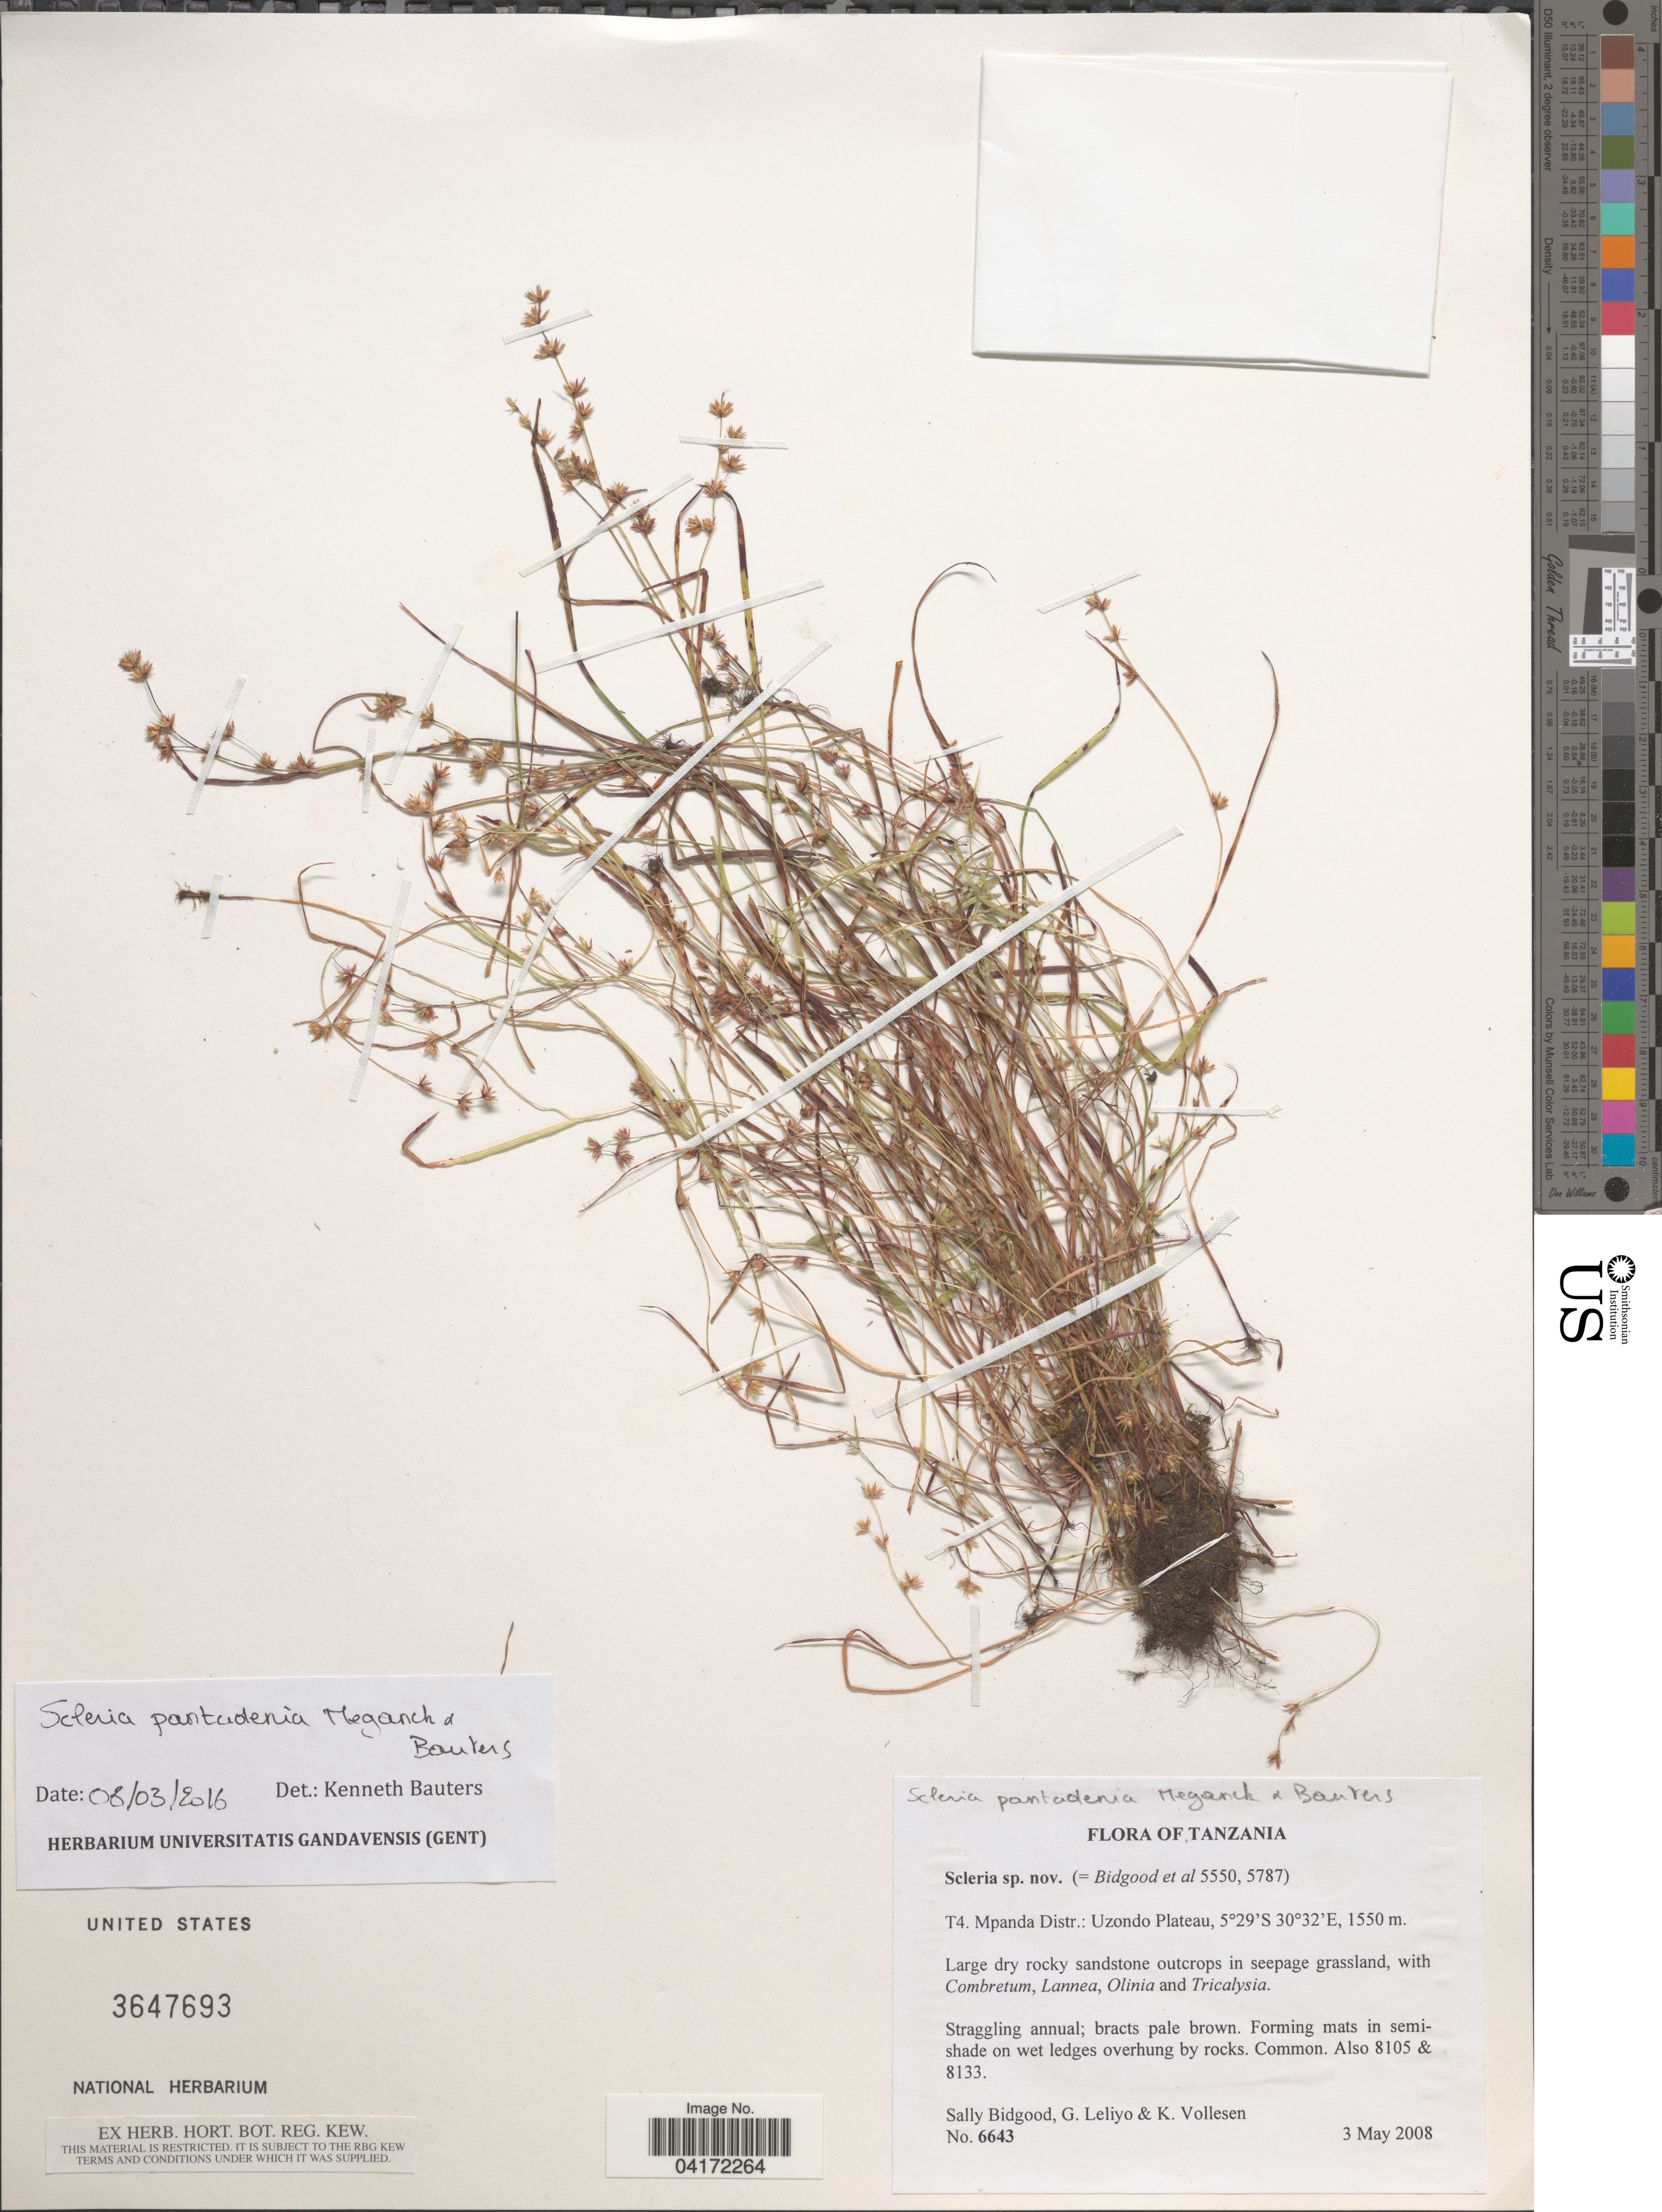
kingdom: Plantae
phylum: Tracheophyta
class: Liliopsida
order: Poales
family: Cyperaceae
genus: Scleria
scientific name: Scleria pantadenia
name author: Meganck & Bauters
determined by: Bauters, K.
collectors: S. Bidgood, G. Leliyo & K. Vollesen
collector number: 6643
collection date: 2008-05-03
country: Tanzania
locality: T4. Mpanda Distr.: Uzondo Plateau.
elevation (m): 1550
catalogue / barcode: US 3647693